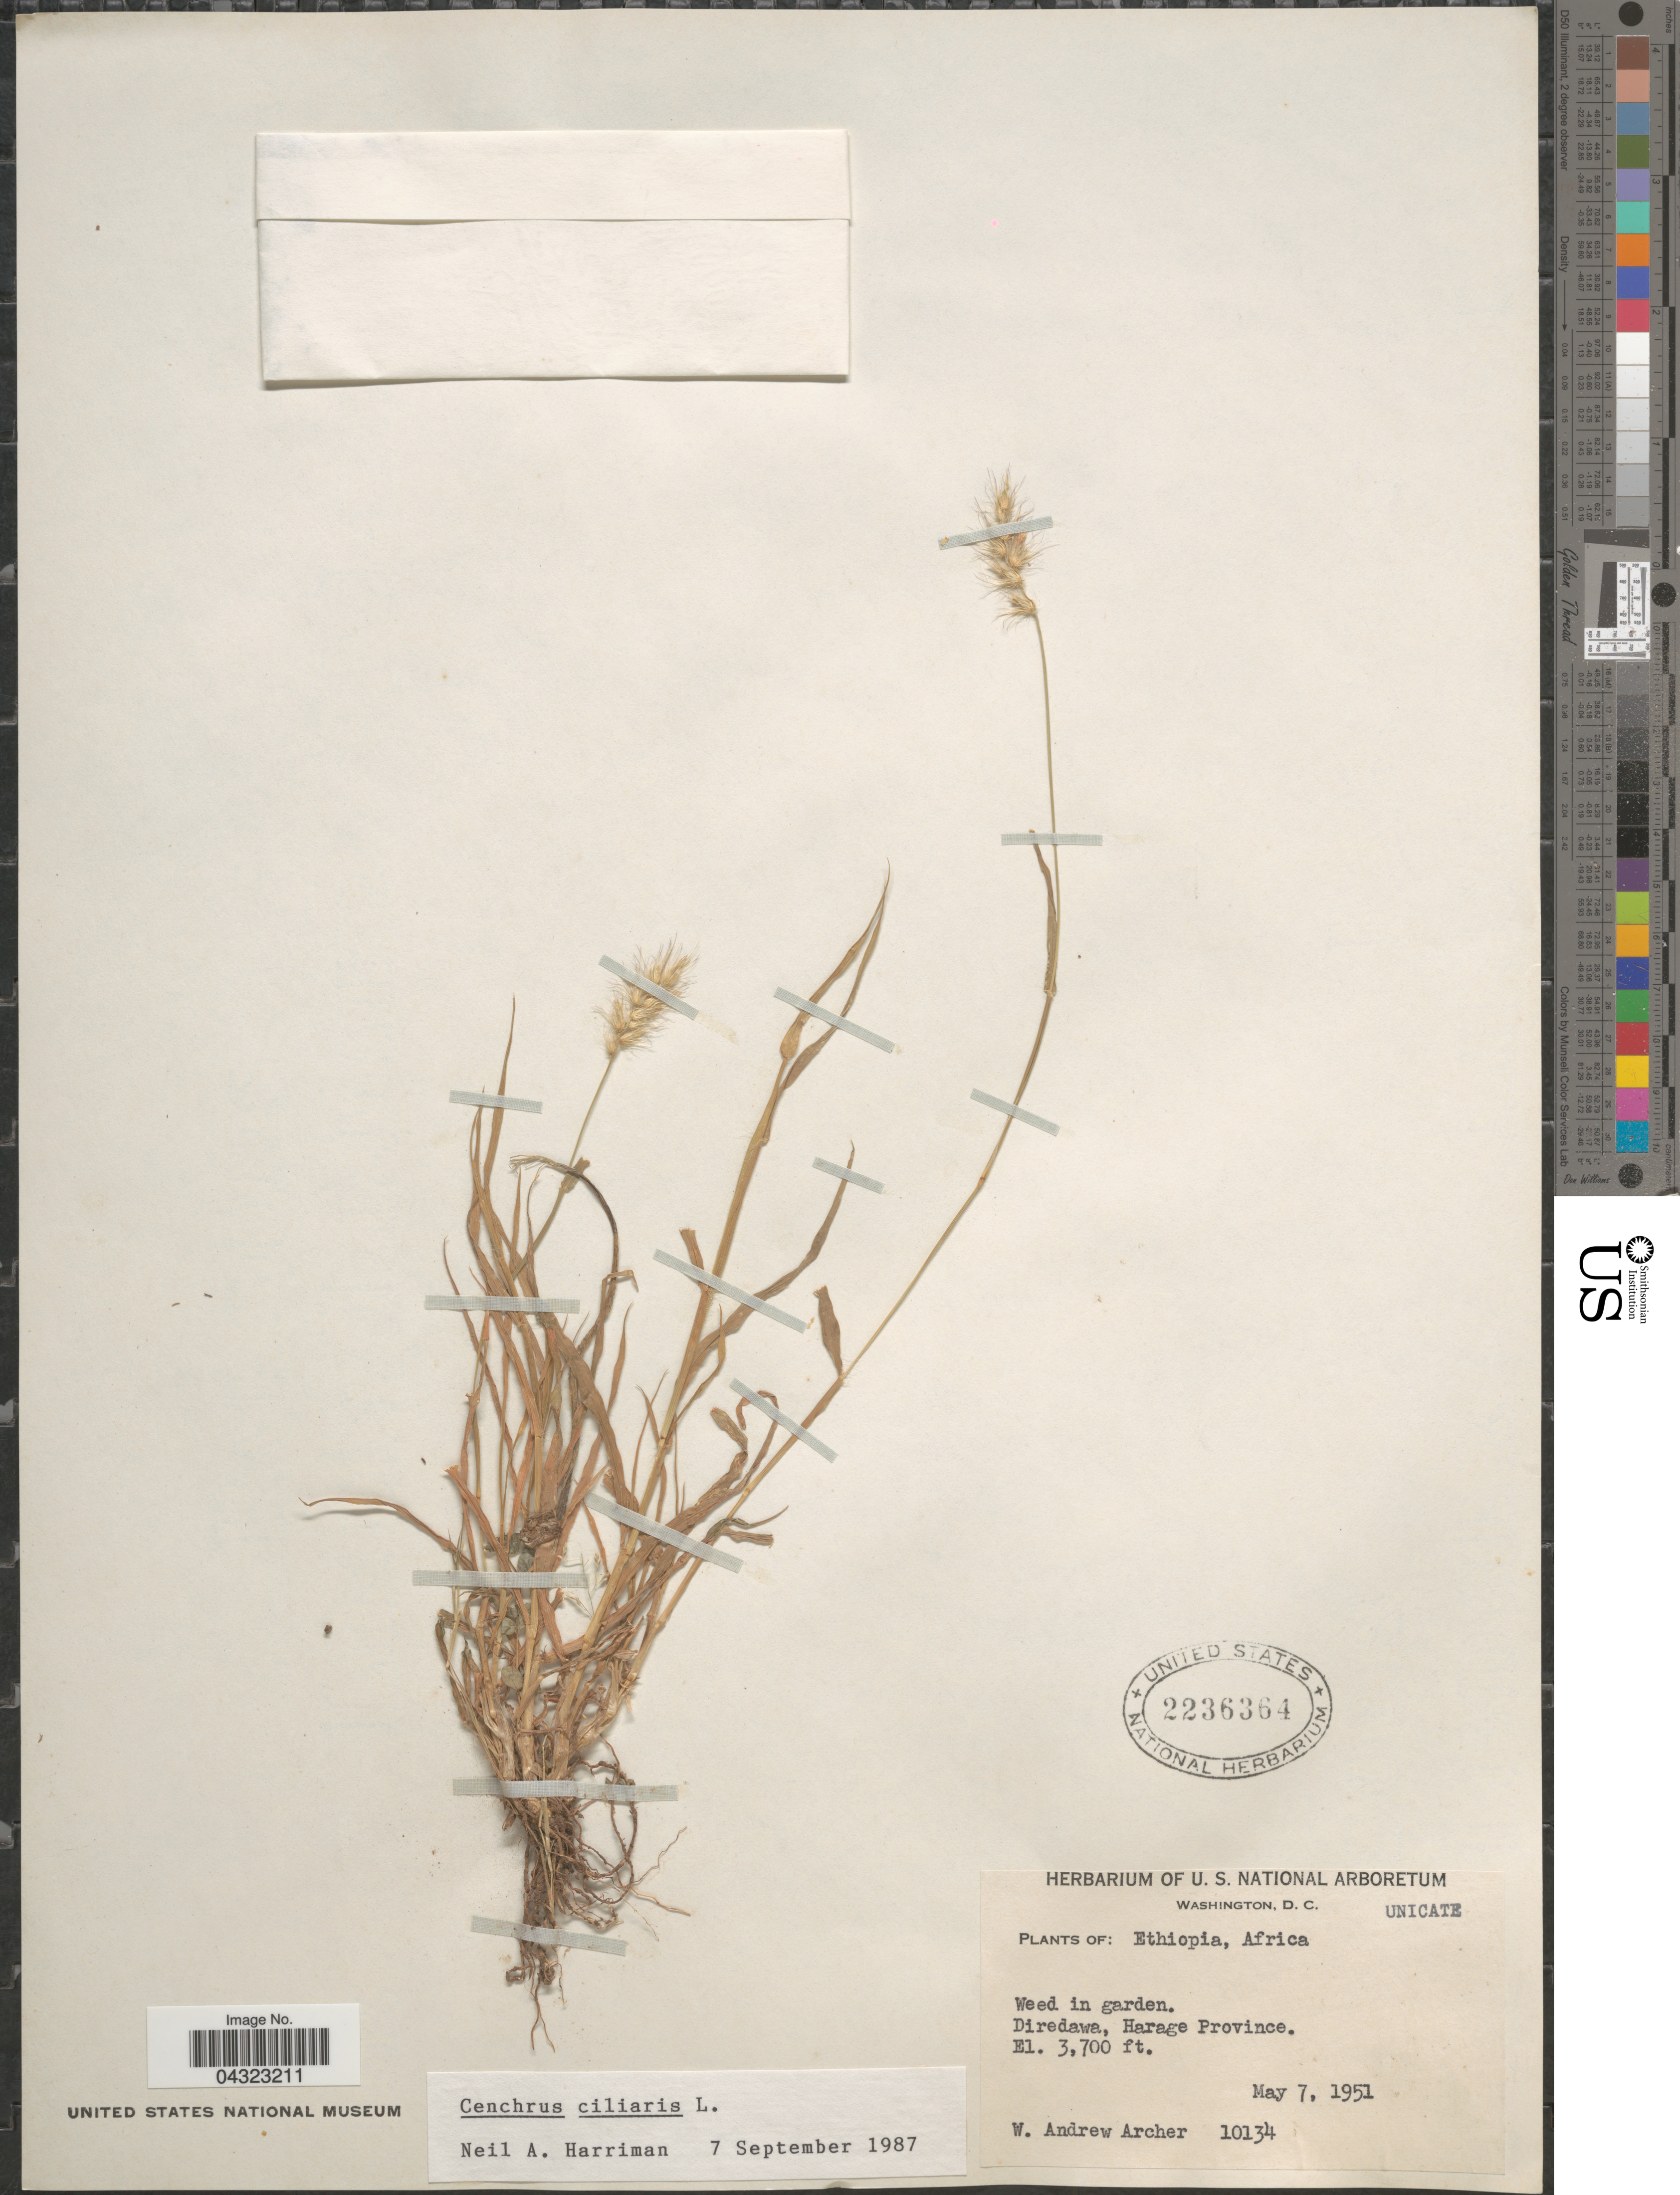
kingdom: Plantae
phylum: Tracheophyta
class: Liliopsida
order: Poales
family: Poaceae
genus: Cenchrus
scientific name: Cenchrus ciliaris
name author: L.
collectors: W. A. Archer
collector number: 10134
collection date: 1951-05-07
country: Ethiopia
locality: Diredawa, Harage Province.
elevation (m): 1128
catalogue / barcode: US 2236364